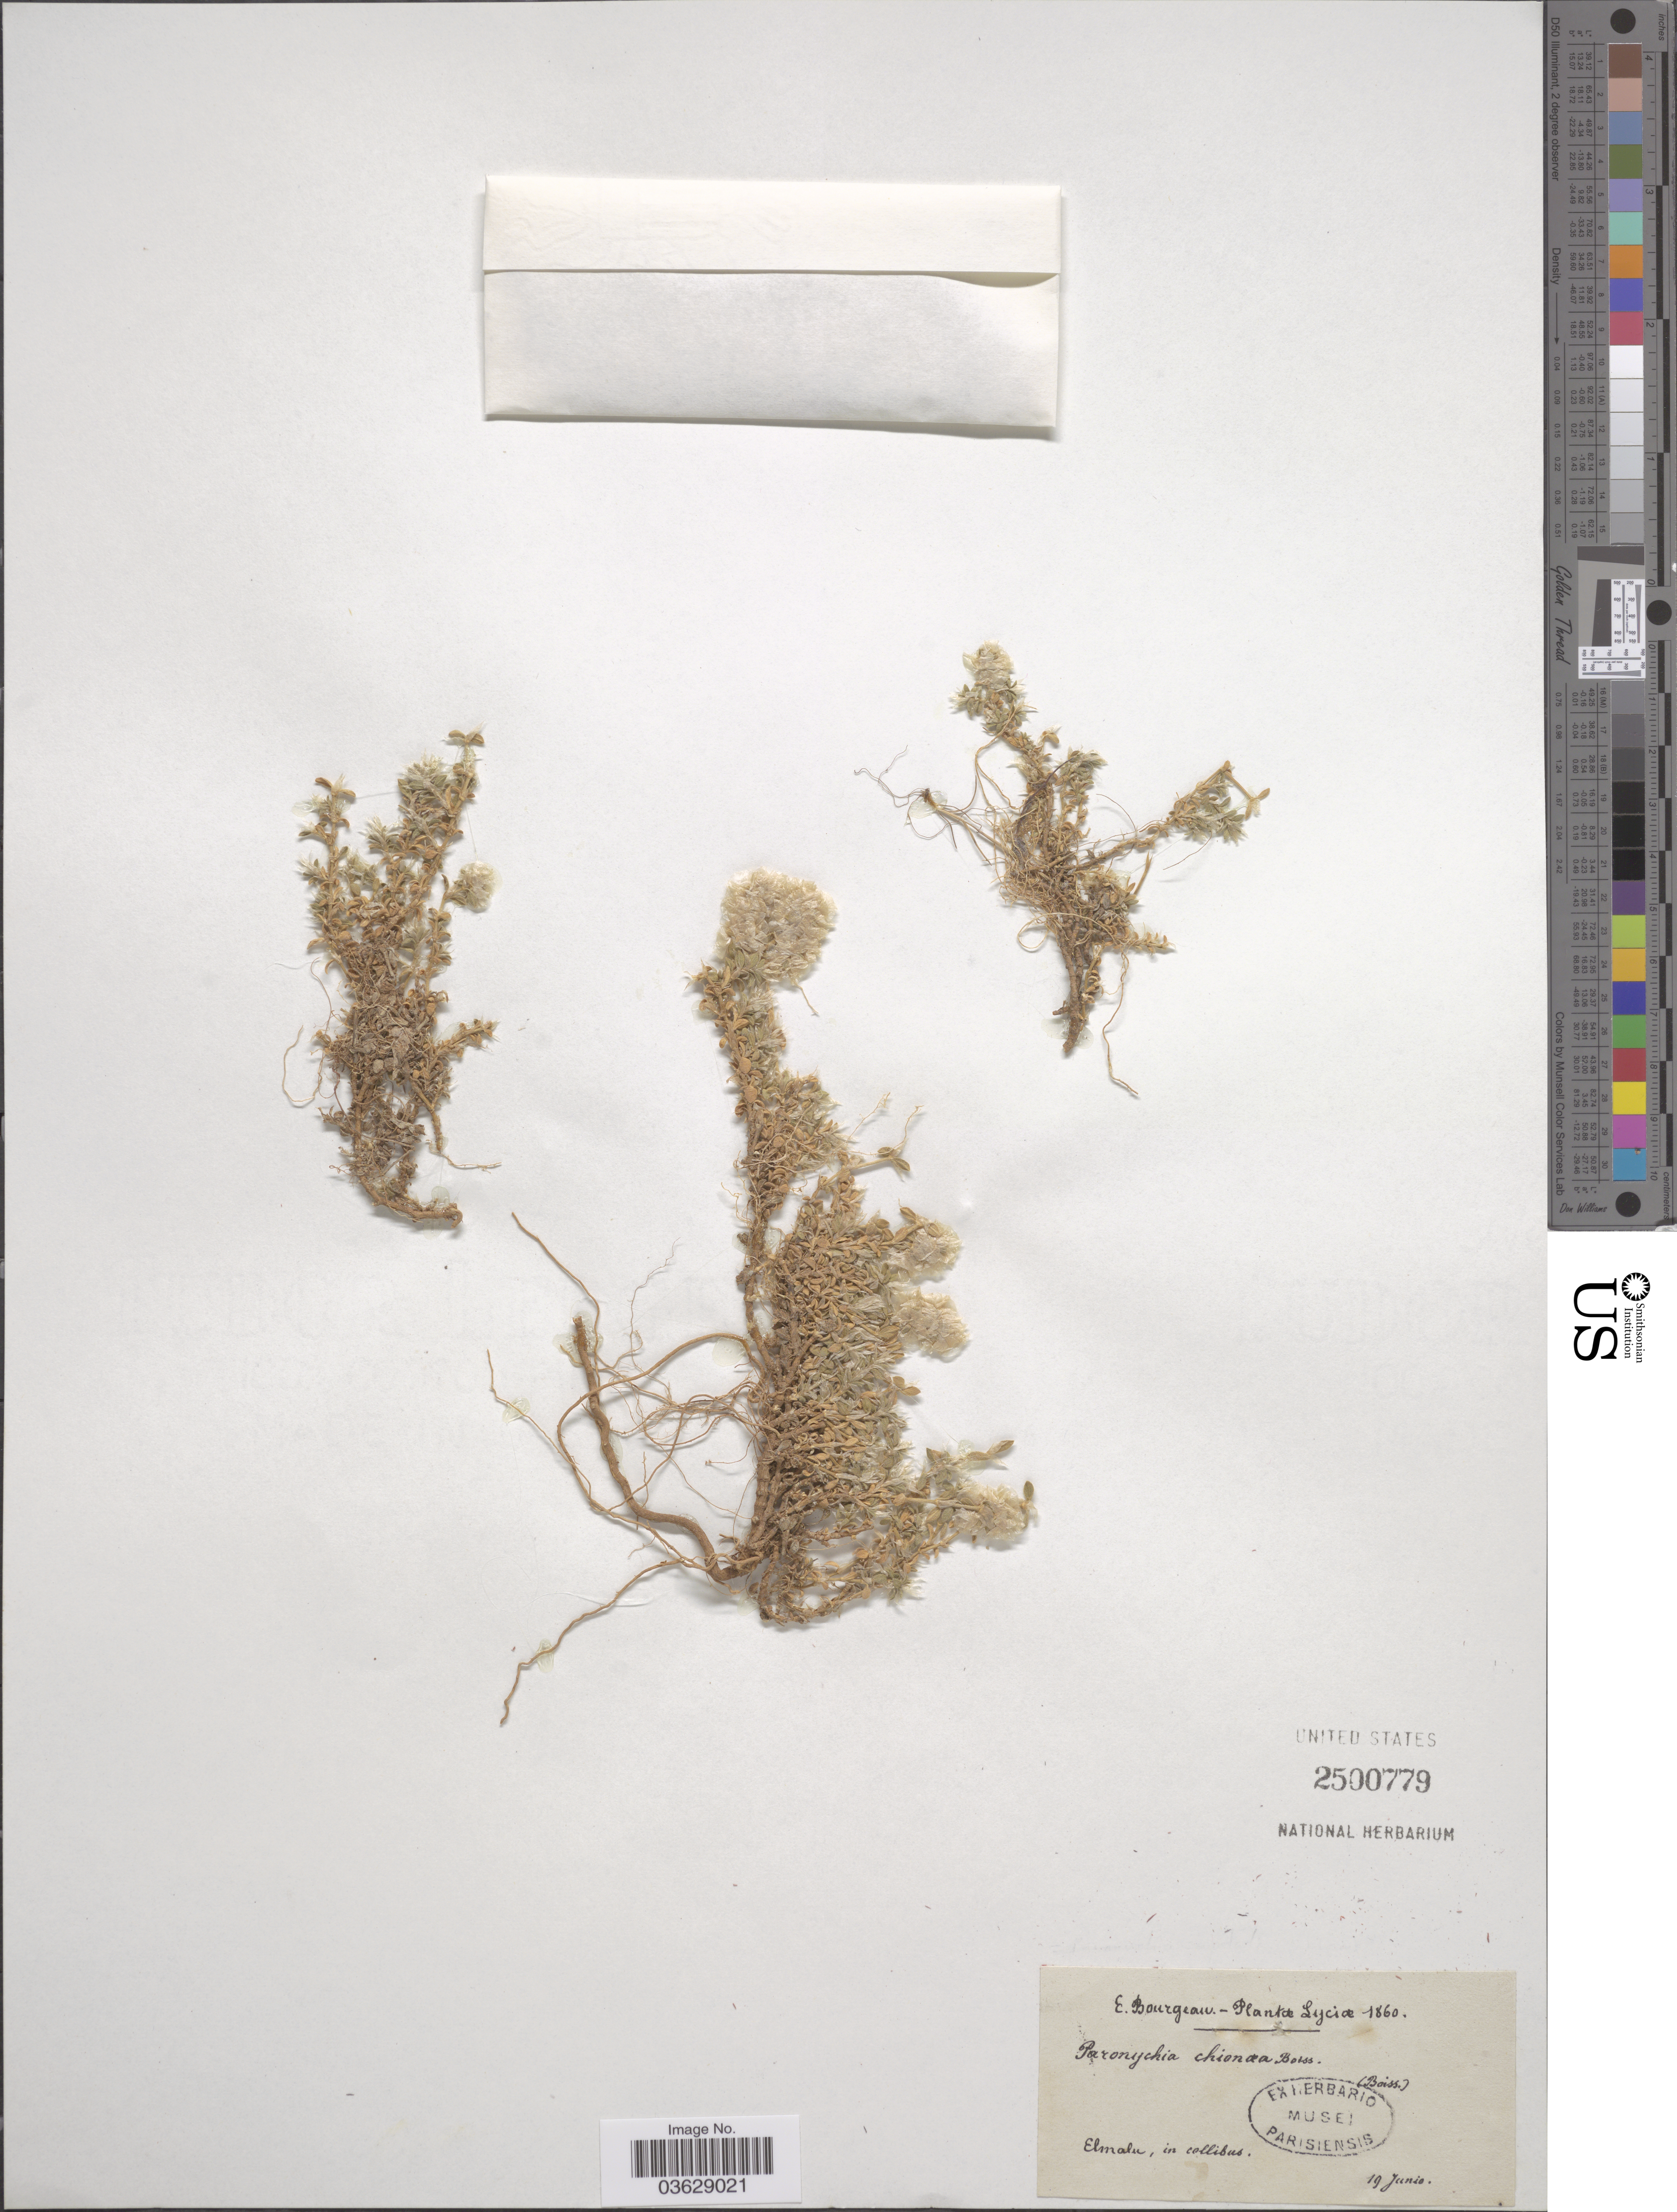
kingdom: Plantae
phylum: Tracheophyta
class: Magnoliopsida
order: Caryophyllales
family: Caryophyllaceae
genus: Paronychia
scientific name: Paronychia chionaea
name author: Boiss.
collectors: E. Bourgeau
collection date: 1860-06-19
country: Turkey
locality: Lyciæ. Elmalu, in collibus.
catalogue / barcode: US 2500779